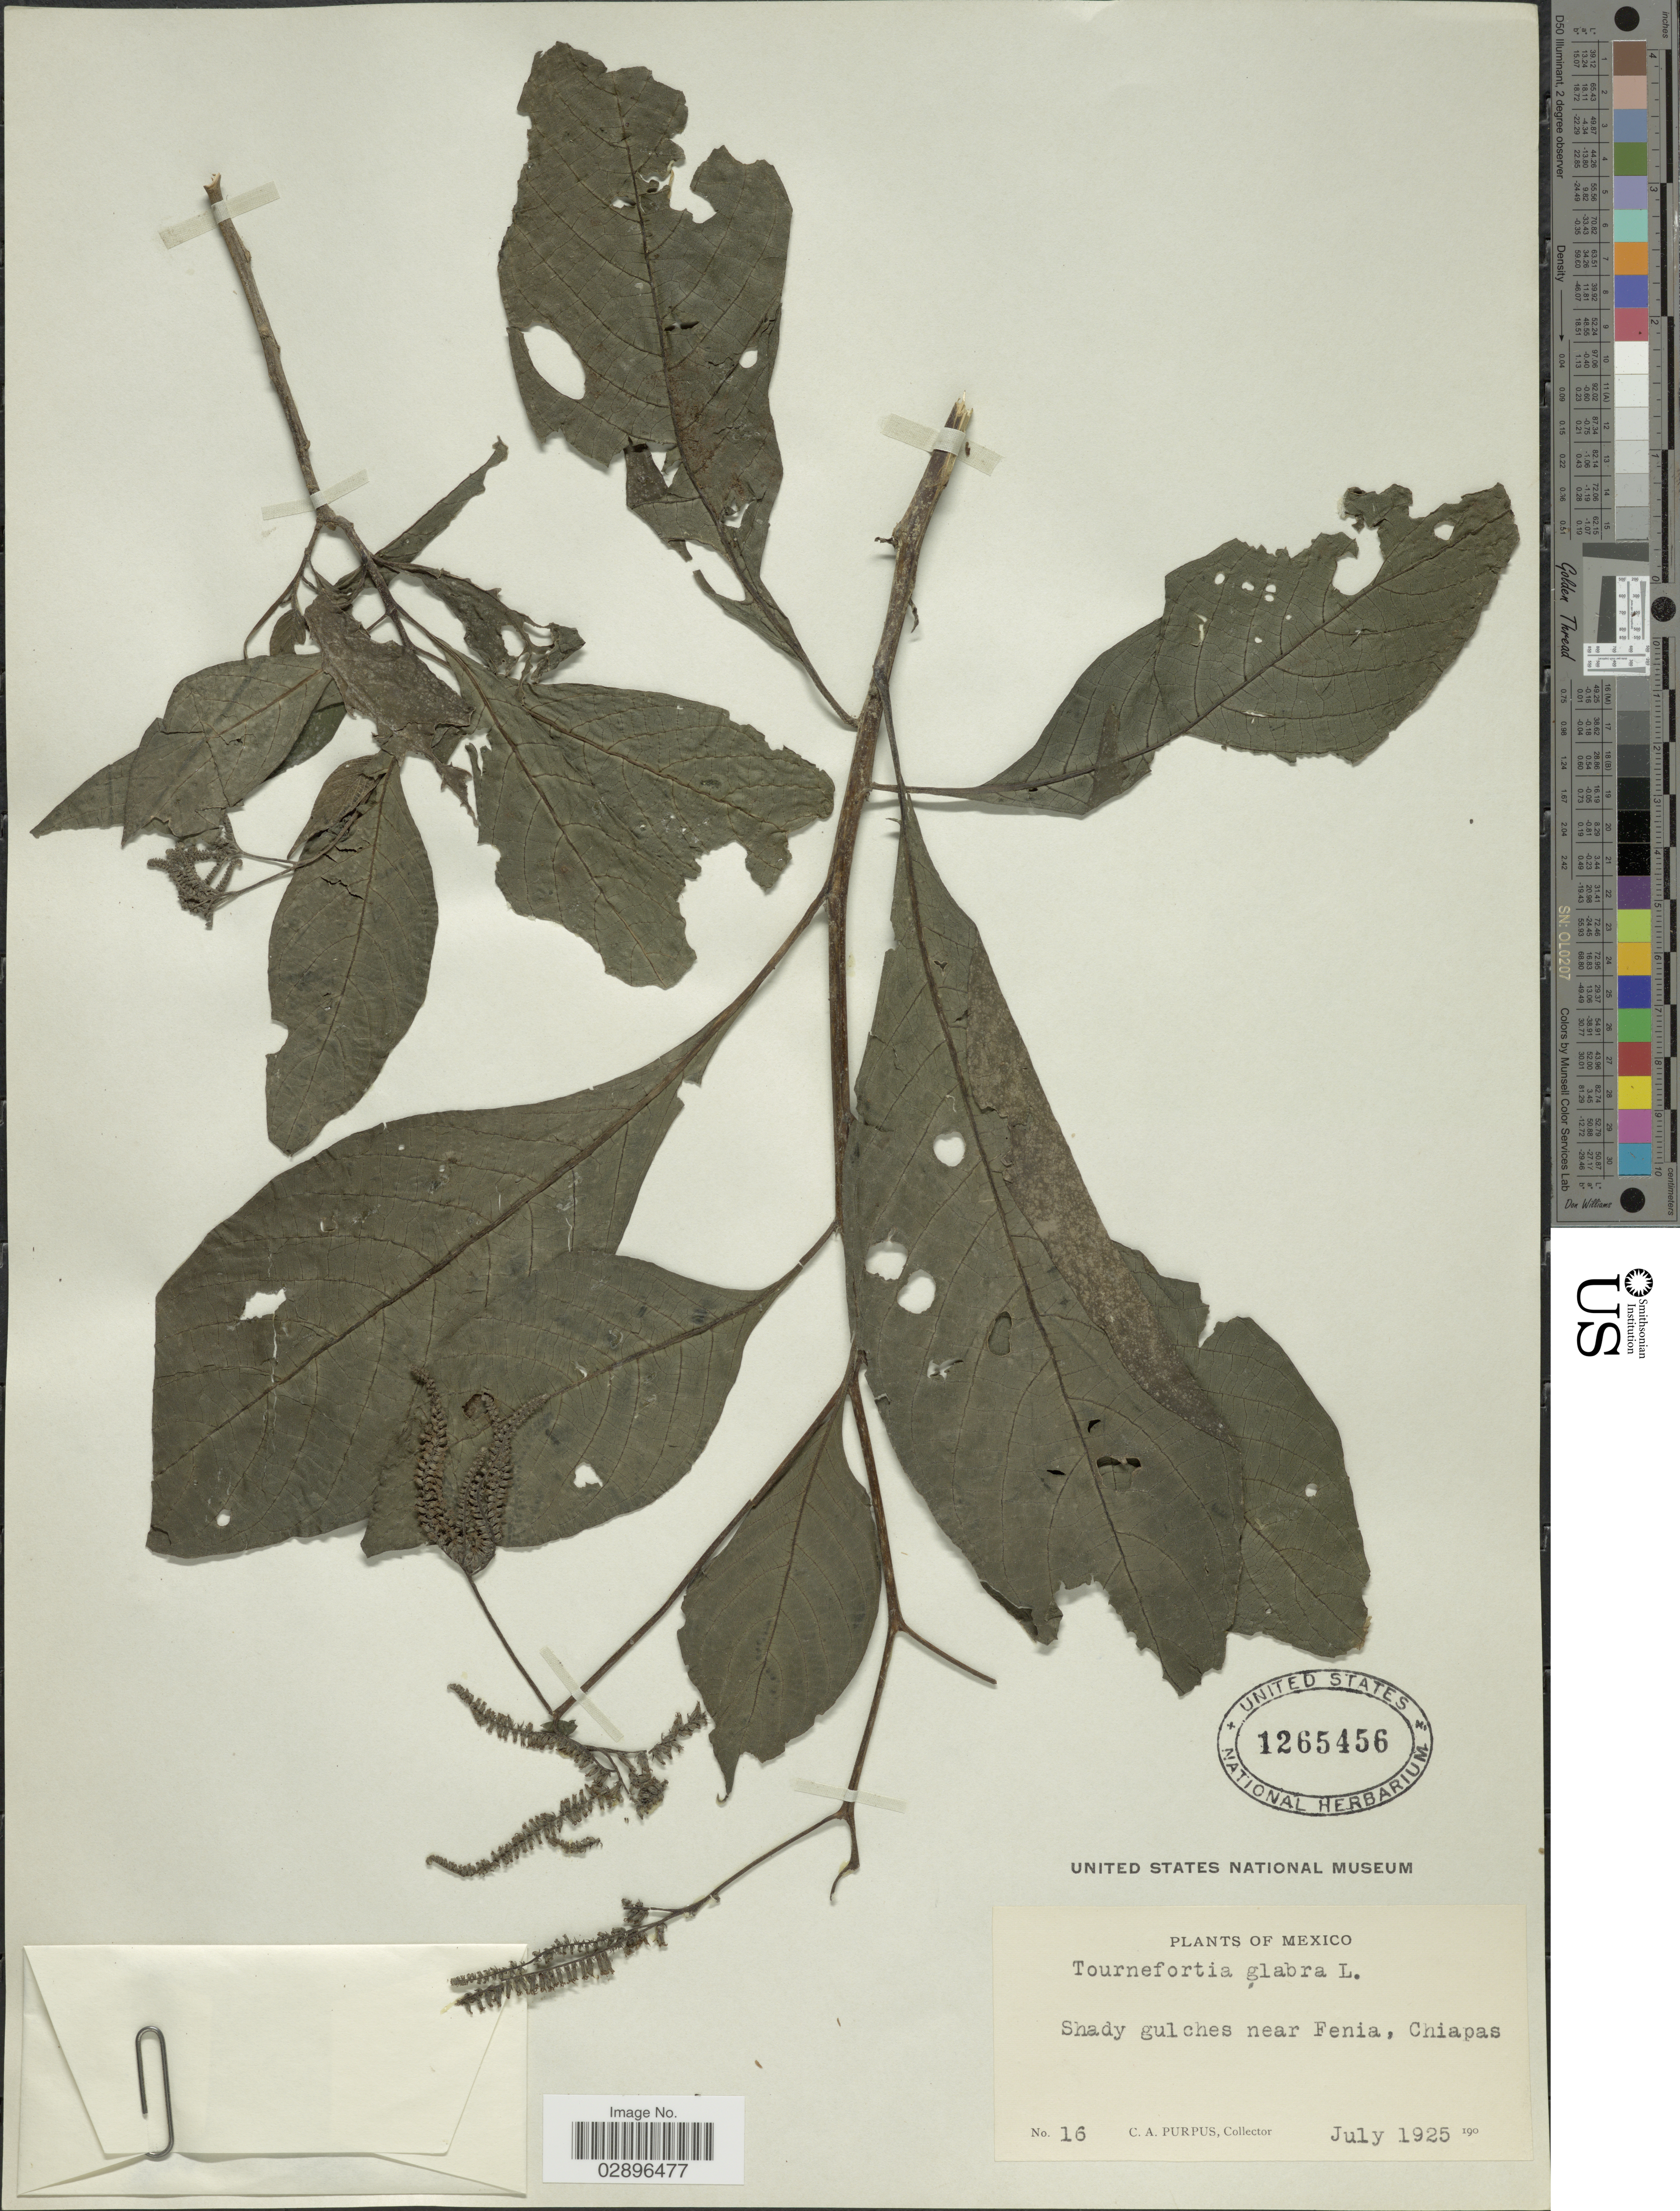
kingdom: Plantae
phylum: Tracheophyta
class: Magnoliopsida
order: Boraginales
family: Heliotropiaceae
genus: Tournefortia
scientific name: Tournefortia glabra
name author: L.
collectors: C. A. Purpus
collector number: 16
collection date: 1925-07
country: Mexico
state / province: Chiapas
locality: Shady gulches near Fenia.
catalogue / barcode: US 1265456